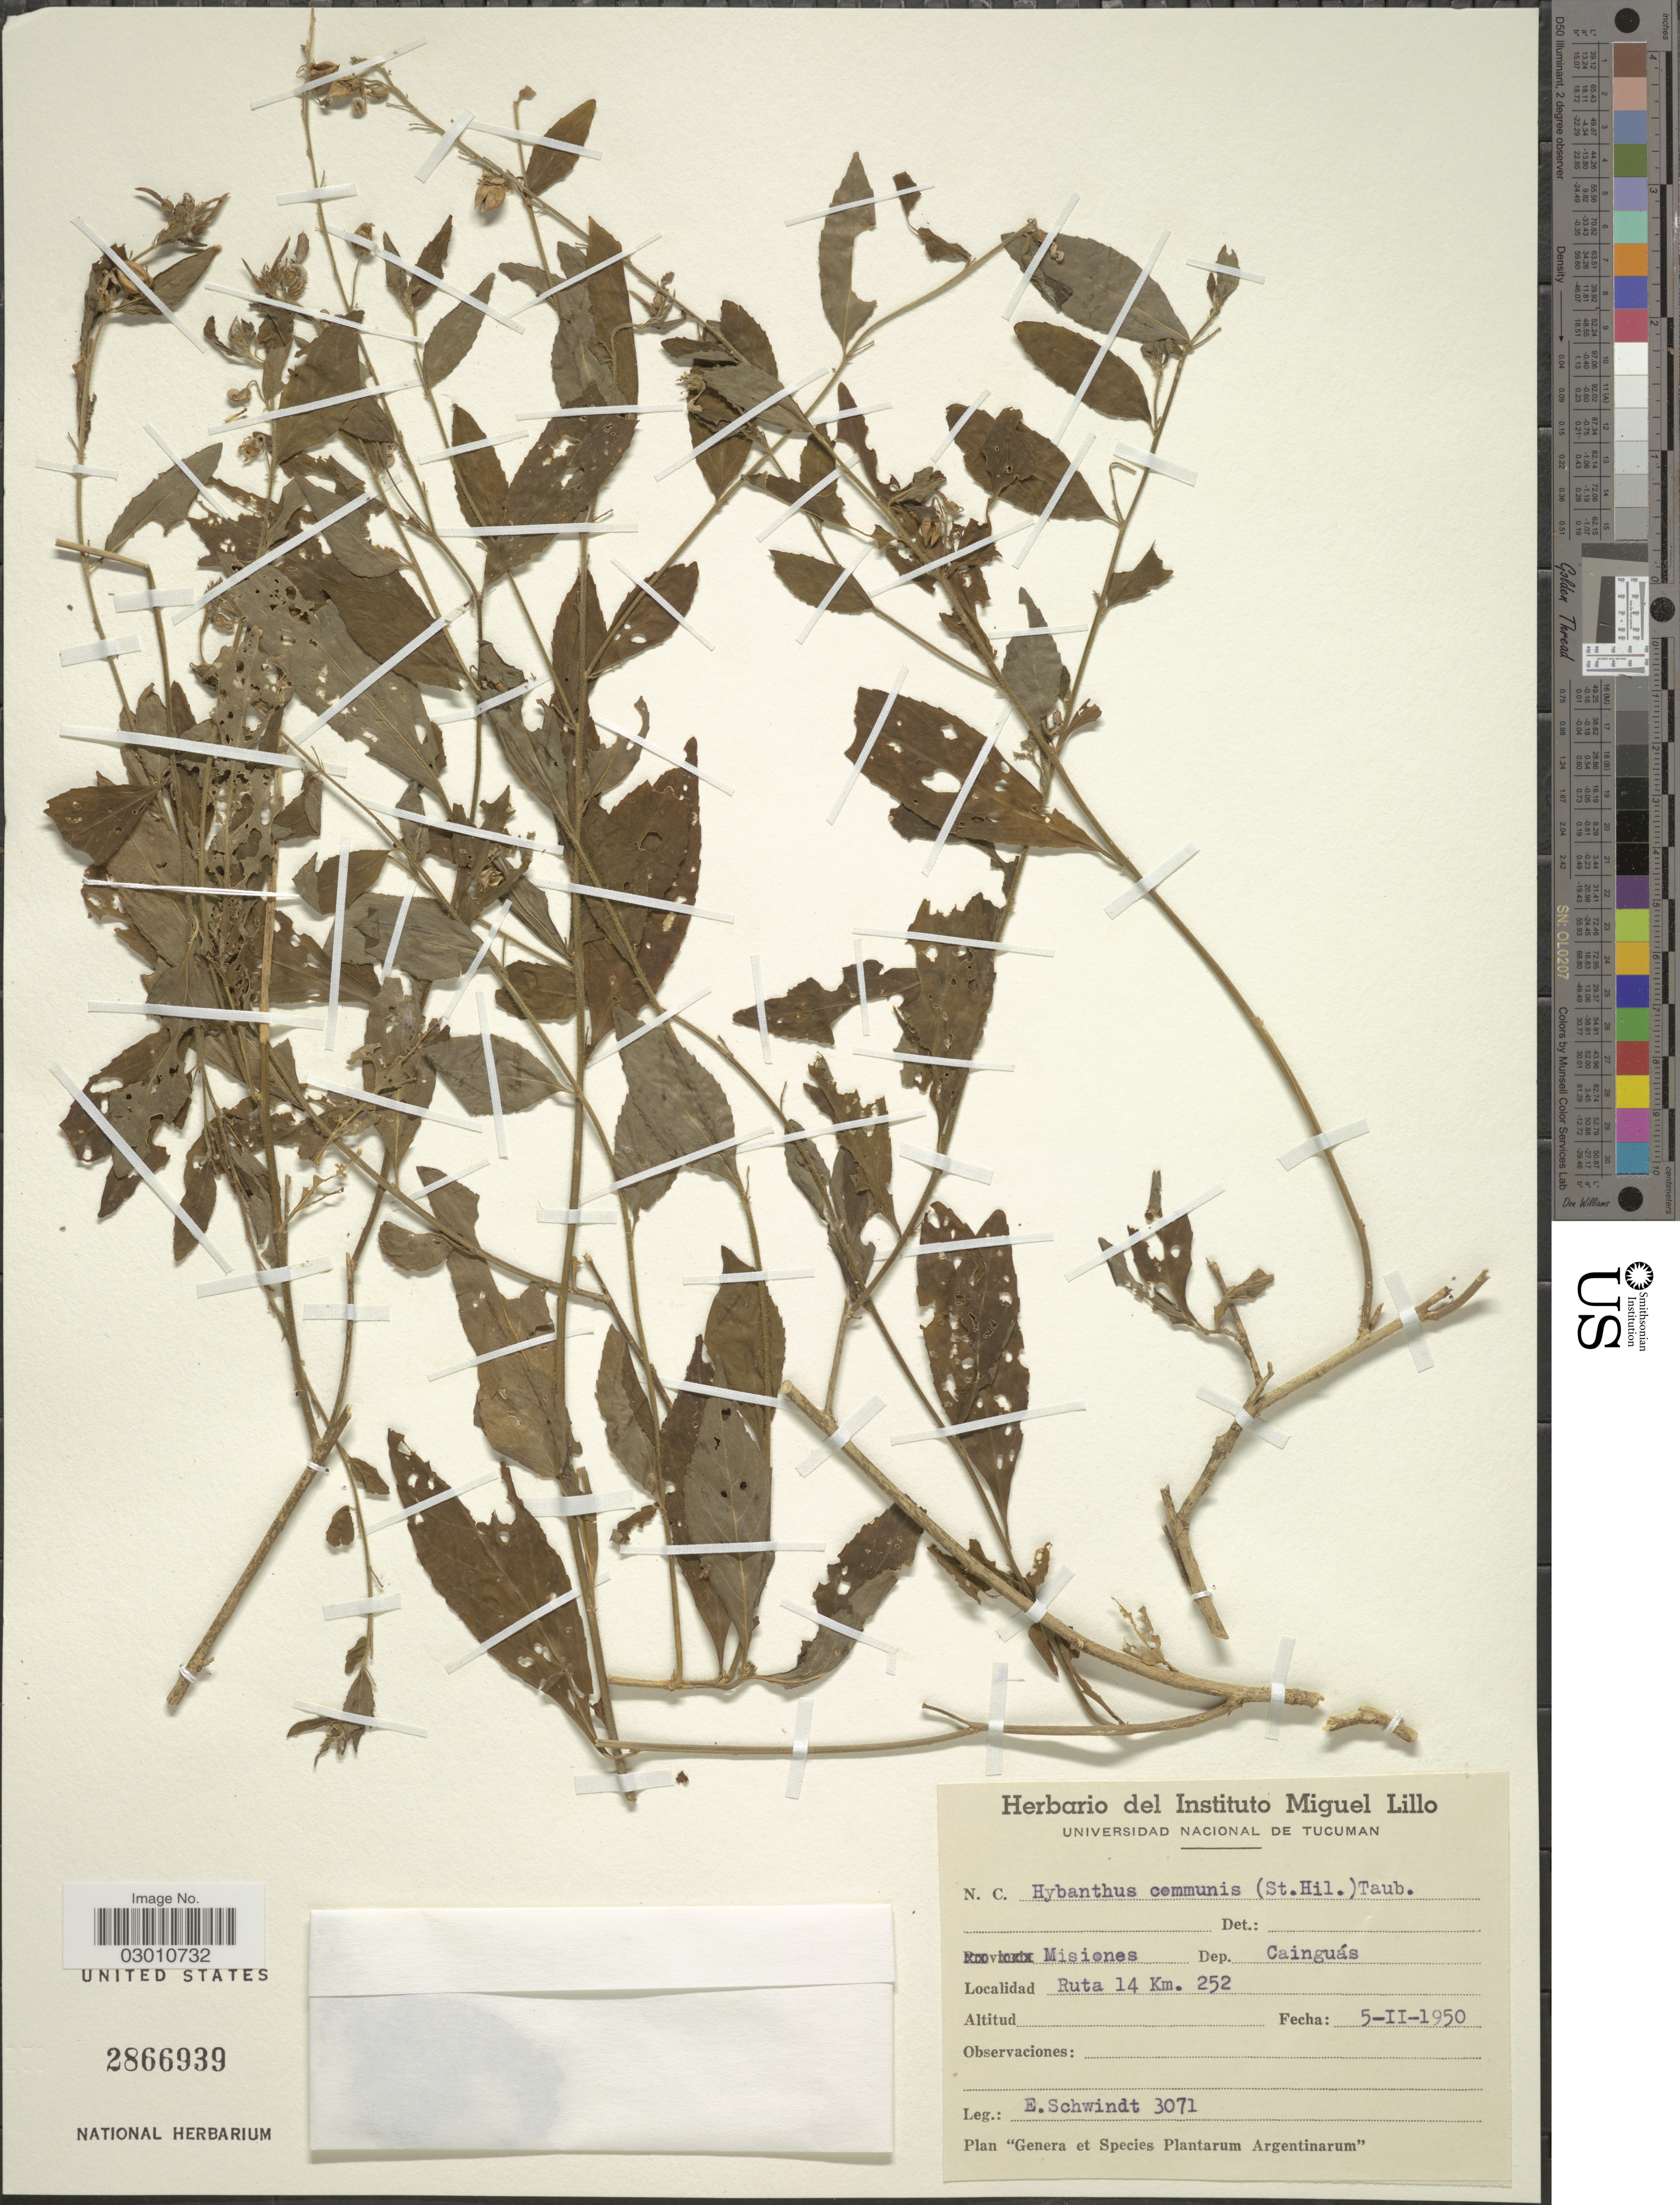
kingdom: Plantae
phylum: Tracheophyta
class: Magnoliopsida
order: Malpighiales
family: Violaceae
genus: Pombalia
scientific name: Pombalia communis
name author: (A. St.-Hil.) Paula-Souza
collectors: E. Schwindt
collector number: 3071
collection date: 1950-02-05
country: Argentina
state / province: Misiones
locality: Dep. Cainguás. Ruta 14 Km. 252.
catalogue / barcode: US 2866939